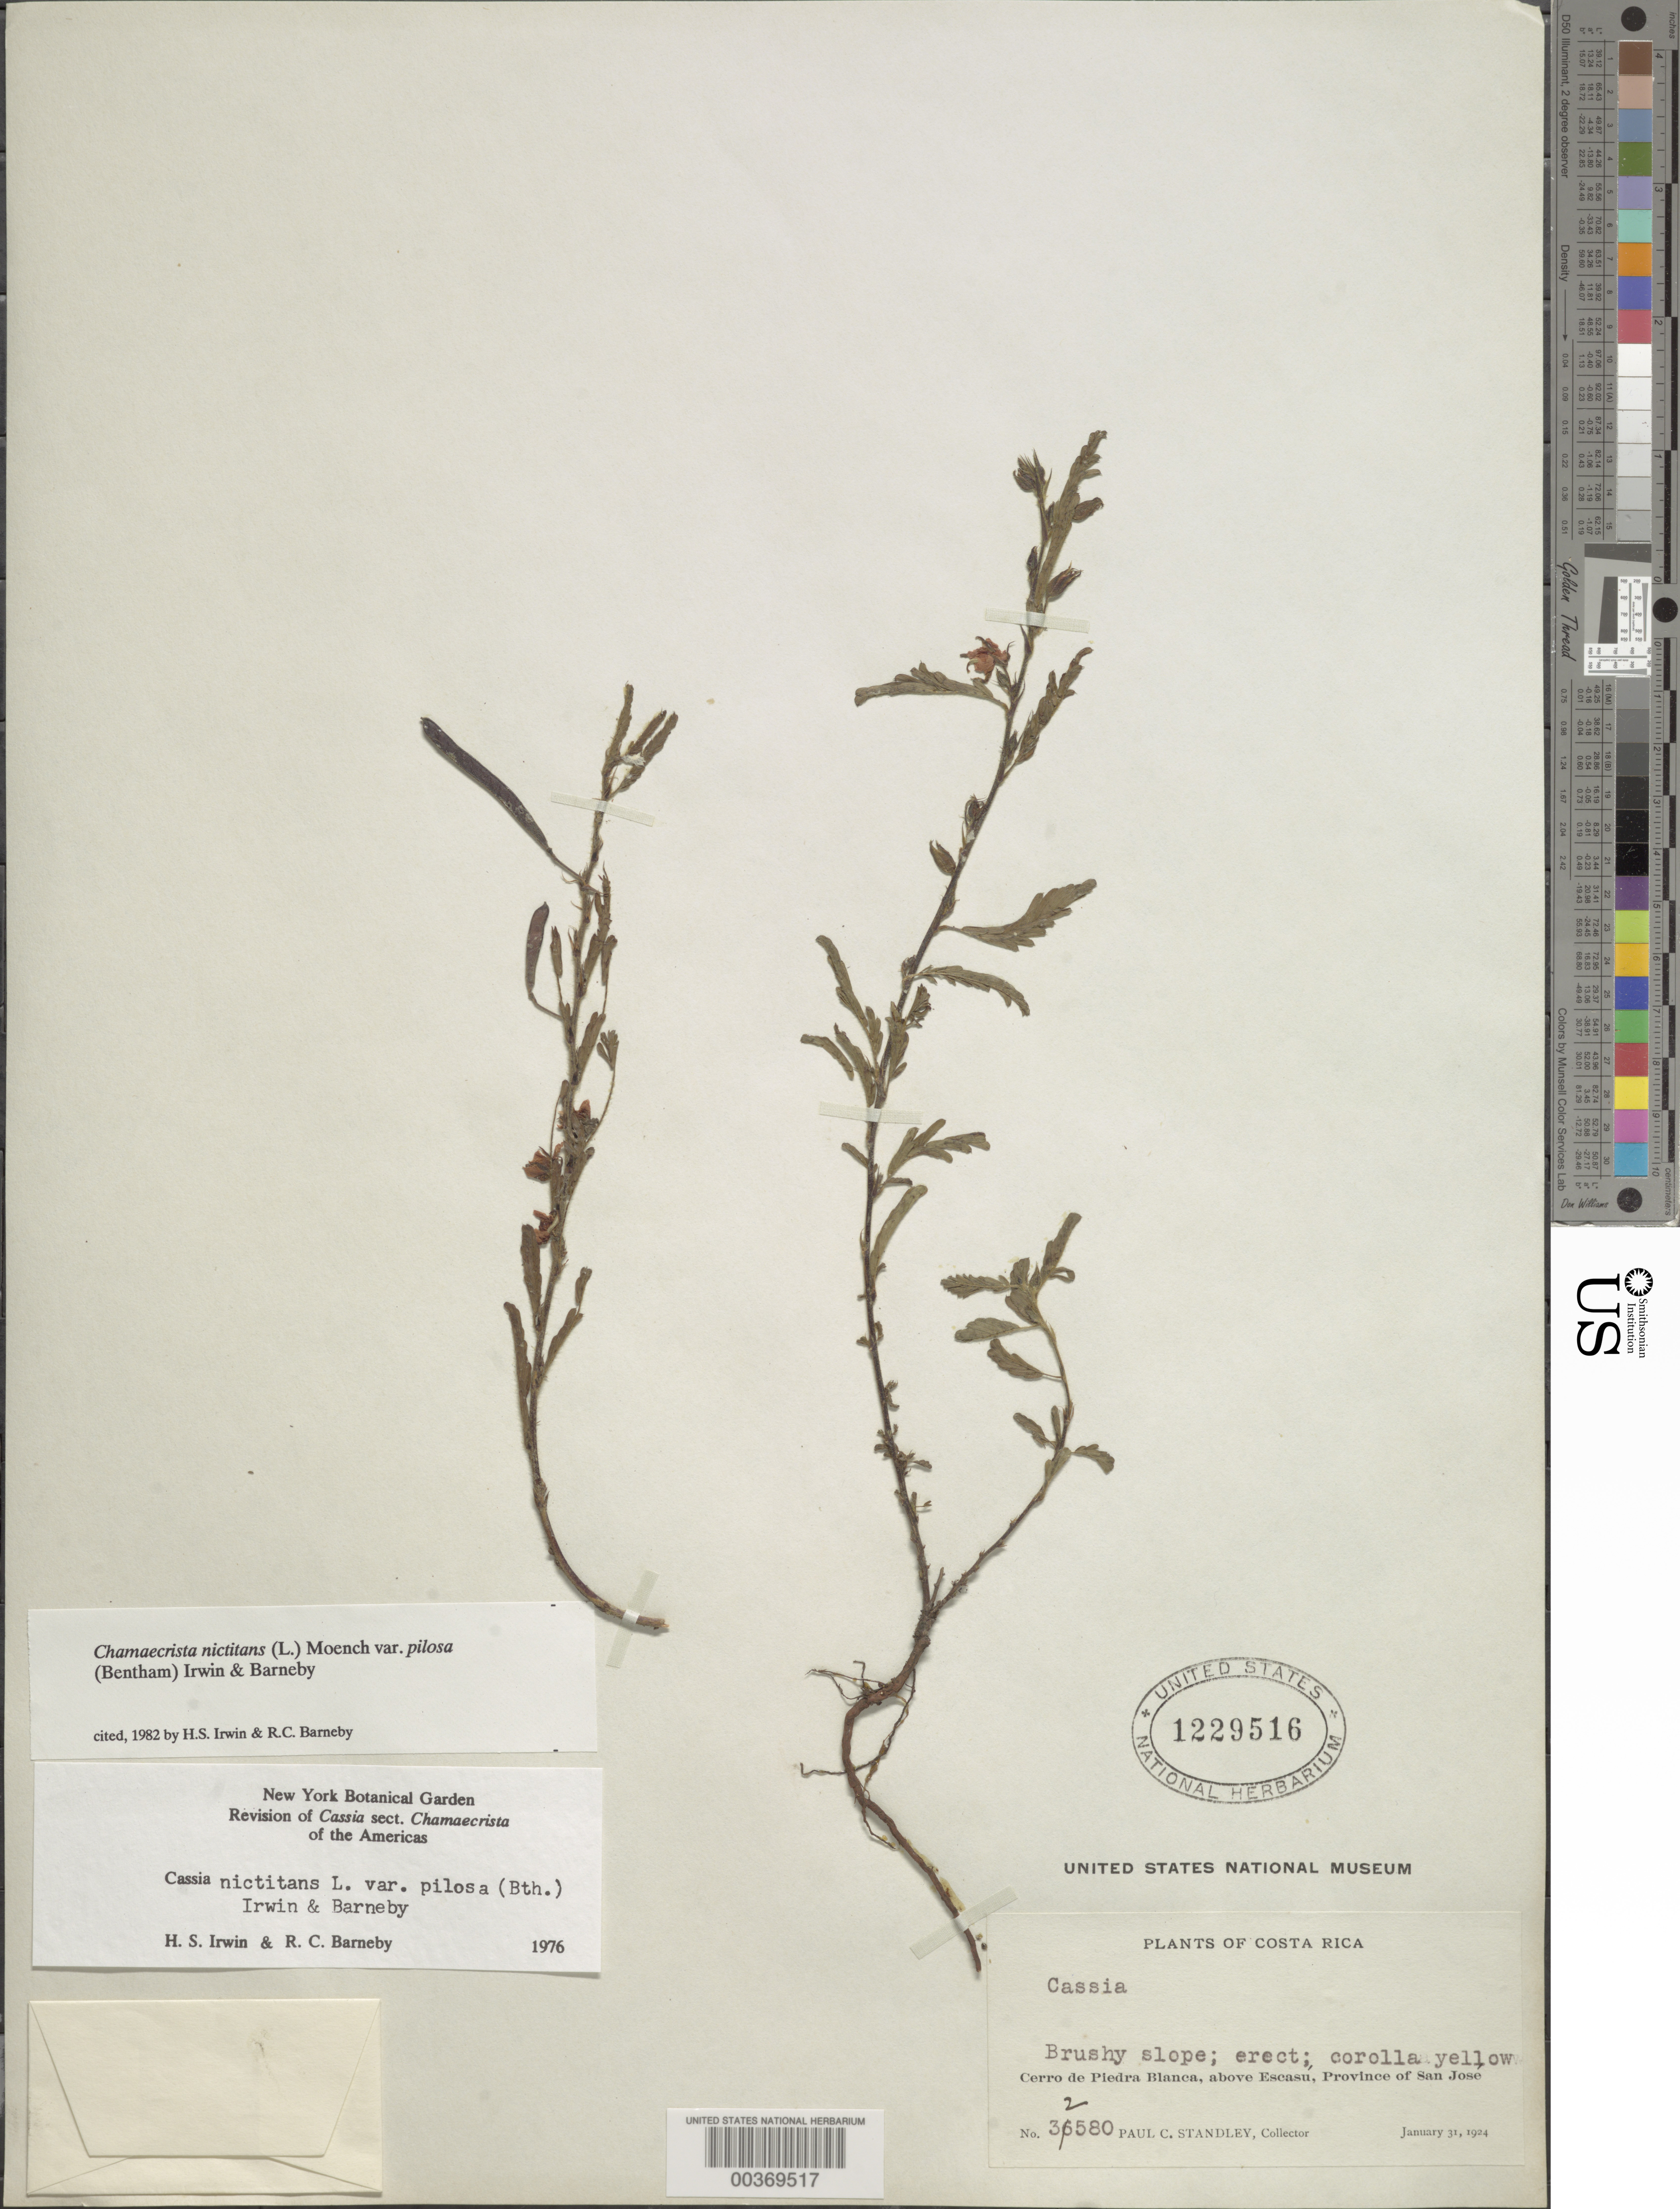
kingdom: Plantae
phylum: Tracheophyta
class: Magnoliopsida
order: Fabales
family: Fabaceae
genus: Chamaecrista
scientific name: Chamaecrista nictitans var. pilosa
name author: (Benth.) H.S. Irwin & Barneby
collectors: P. C. Standley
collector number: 32580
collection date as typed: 31 Jan 1924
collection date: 1924-01-31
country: Costa Rica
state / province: San José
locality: Cerro de piedra blanca, above escasu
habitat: Brushy slope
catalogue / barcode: US 1229516